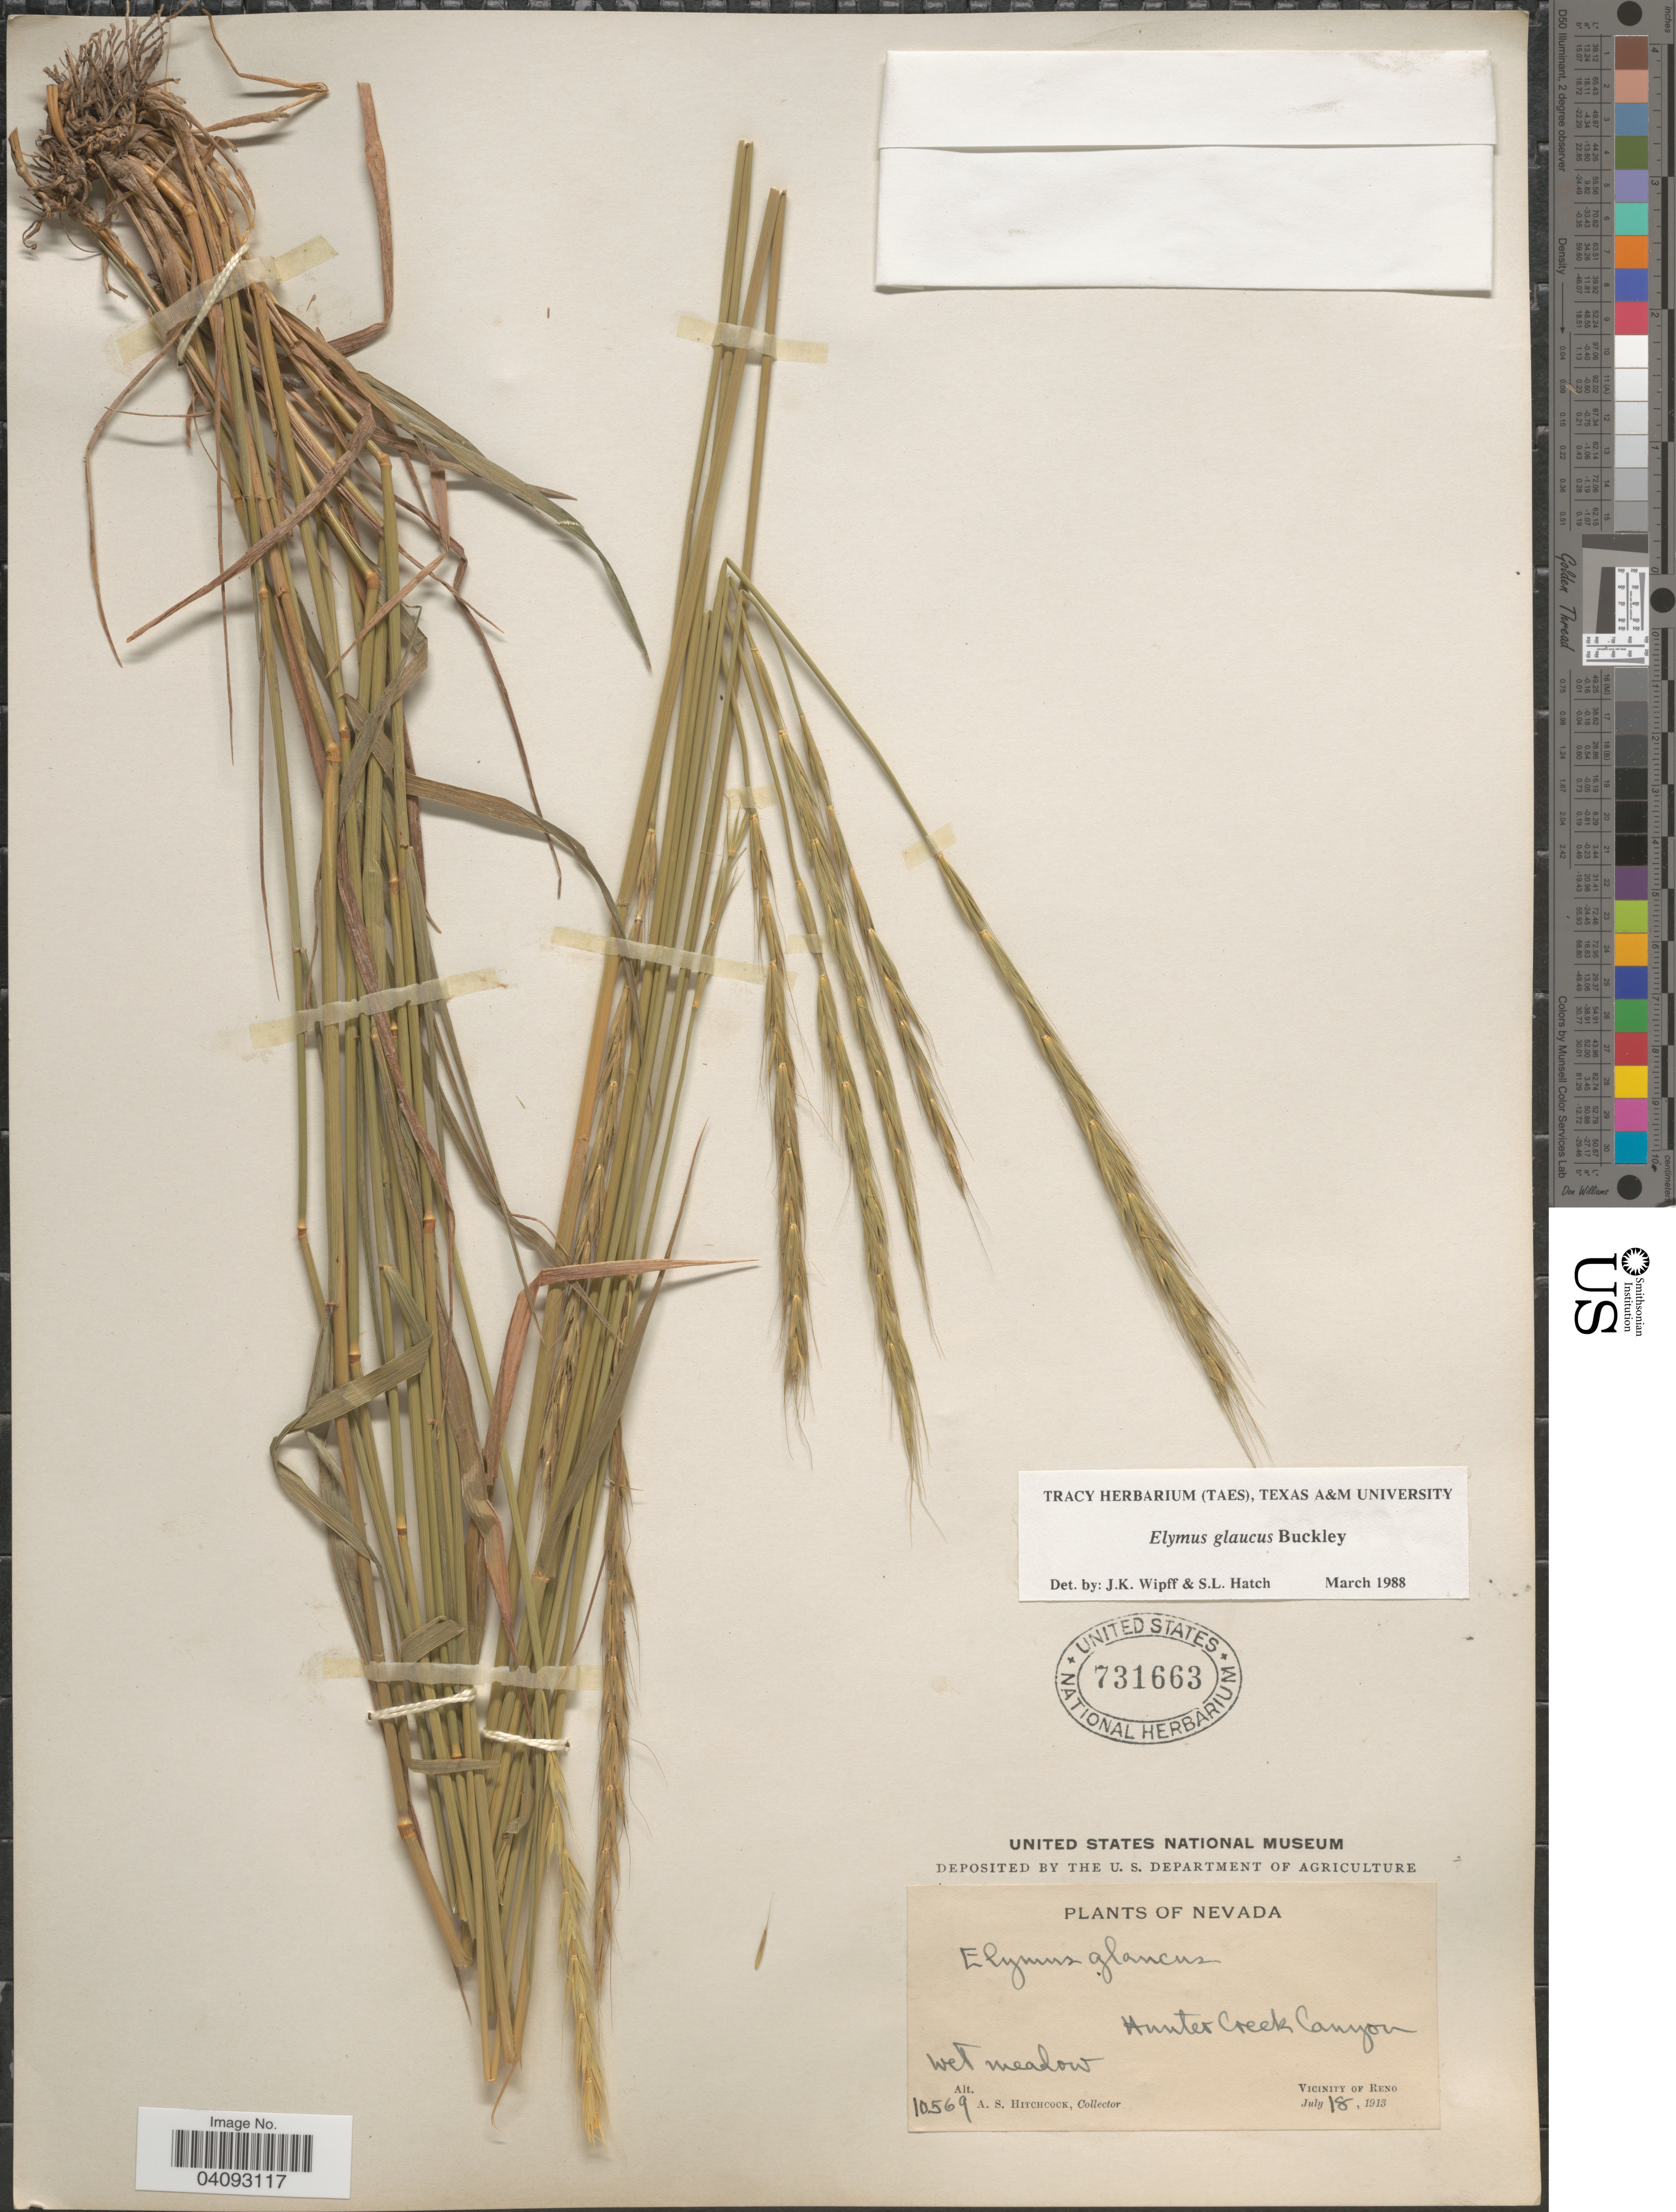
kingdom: Plantae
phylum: Tracheophyta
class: Liliopsida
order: Poales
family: Poaceae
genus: Elymus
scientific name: Elymus glaucus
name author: Buckley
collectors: A. S. Hitchcock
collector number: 10569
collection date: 1913-07-18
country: United States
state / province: Nevada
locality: Hunter Creek Canyon. Wet meadow. Vicinity of Reno.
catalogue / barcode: US 731663